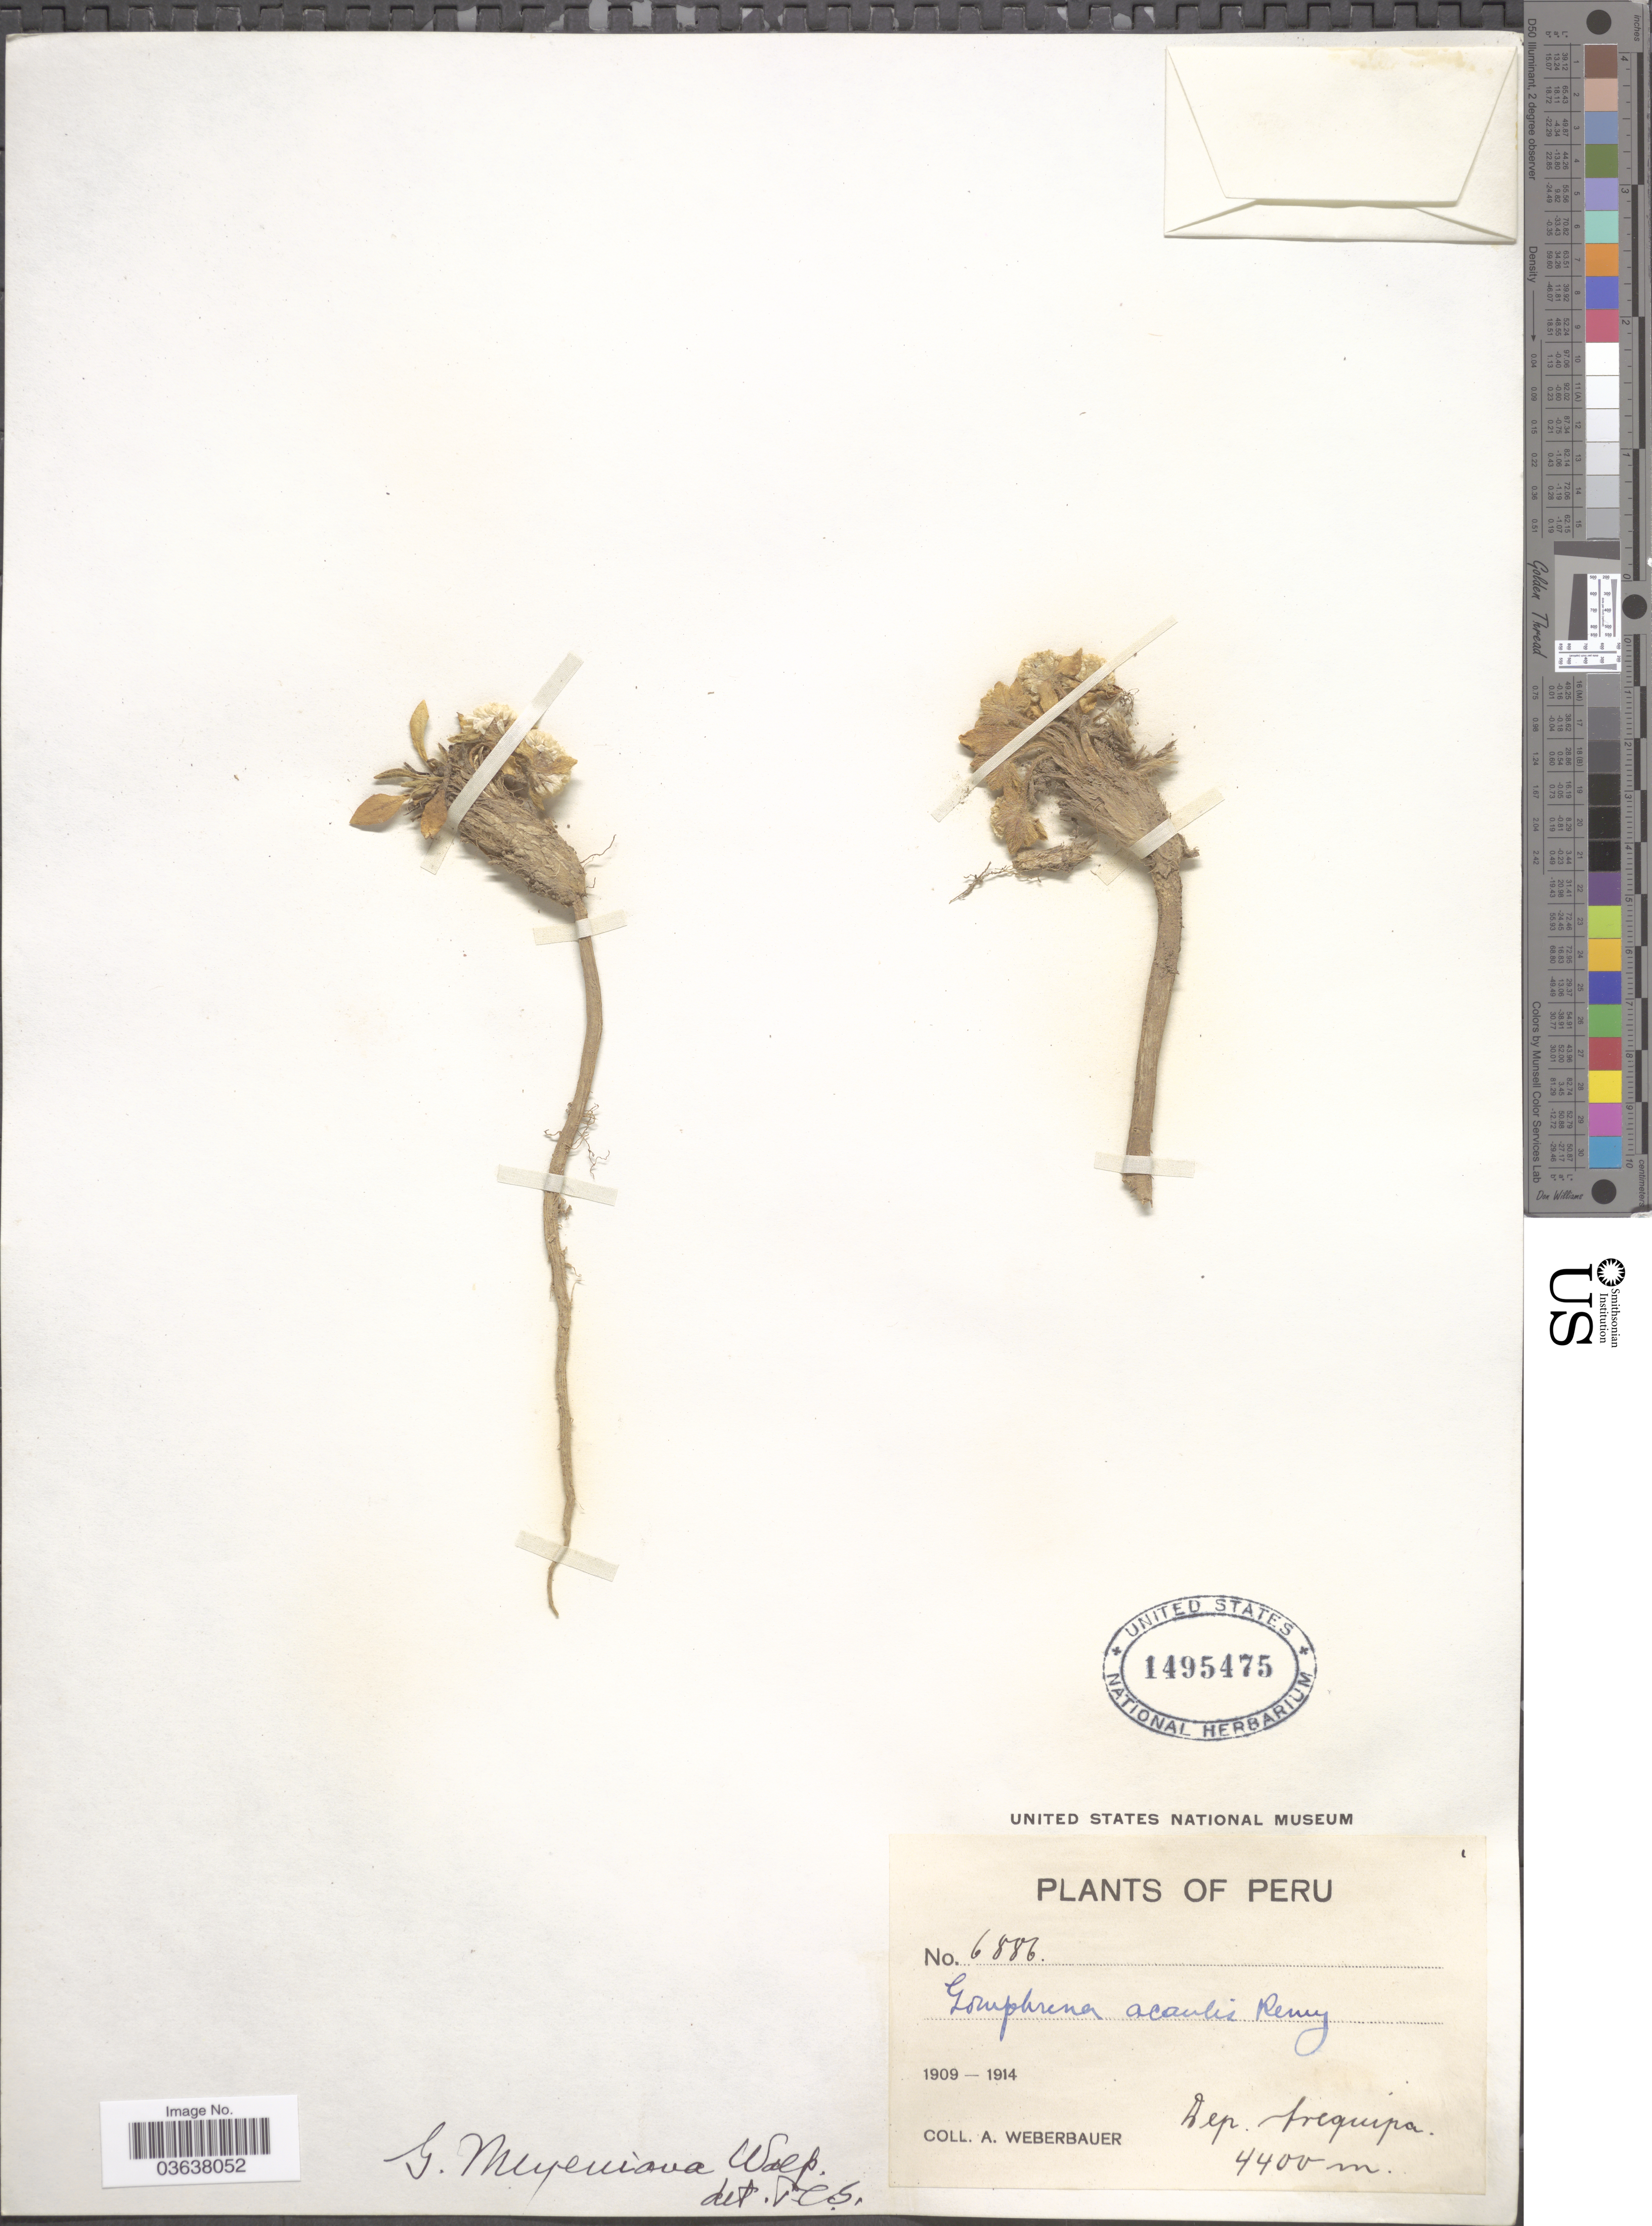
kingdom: Plantae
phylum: Tracheophyta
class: Magnoliopsida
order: Caryophyllales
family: Amaranthaceae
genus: Gomphrena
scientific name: Gomphrena meyeniana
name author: Walp.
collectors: A. Weberbauer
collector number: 6886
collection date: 1909/1914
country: Peru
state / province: Arequipa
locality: Dep. Arequipa.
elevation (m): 4400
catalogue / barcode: US 1495475